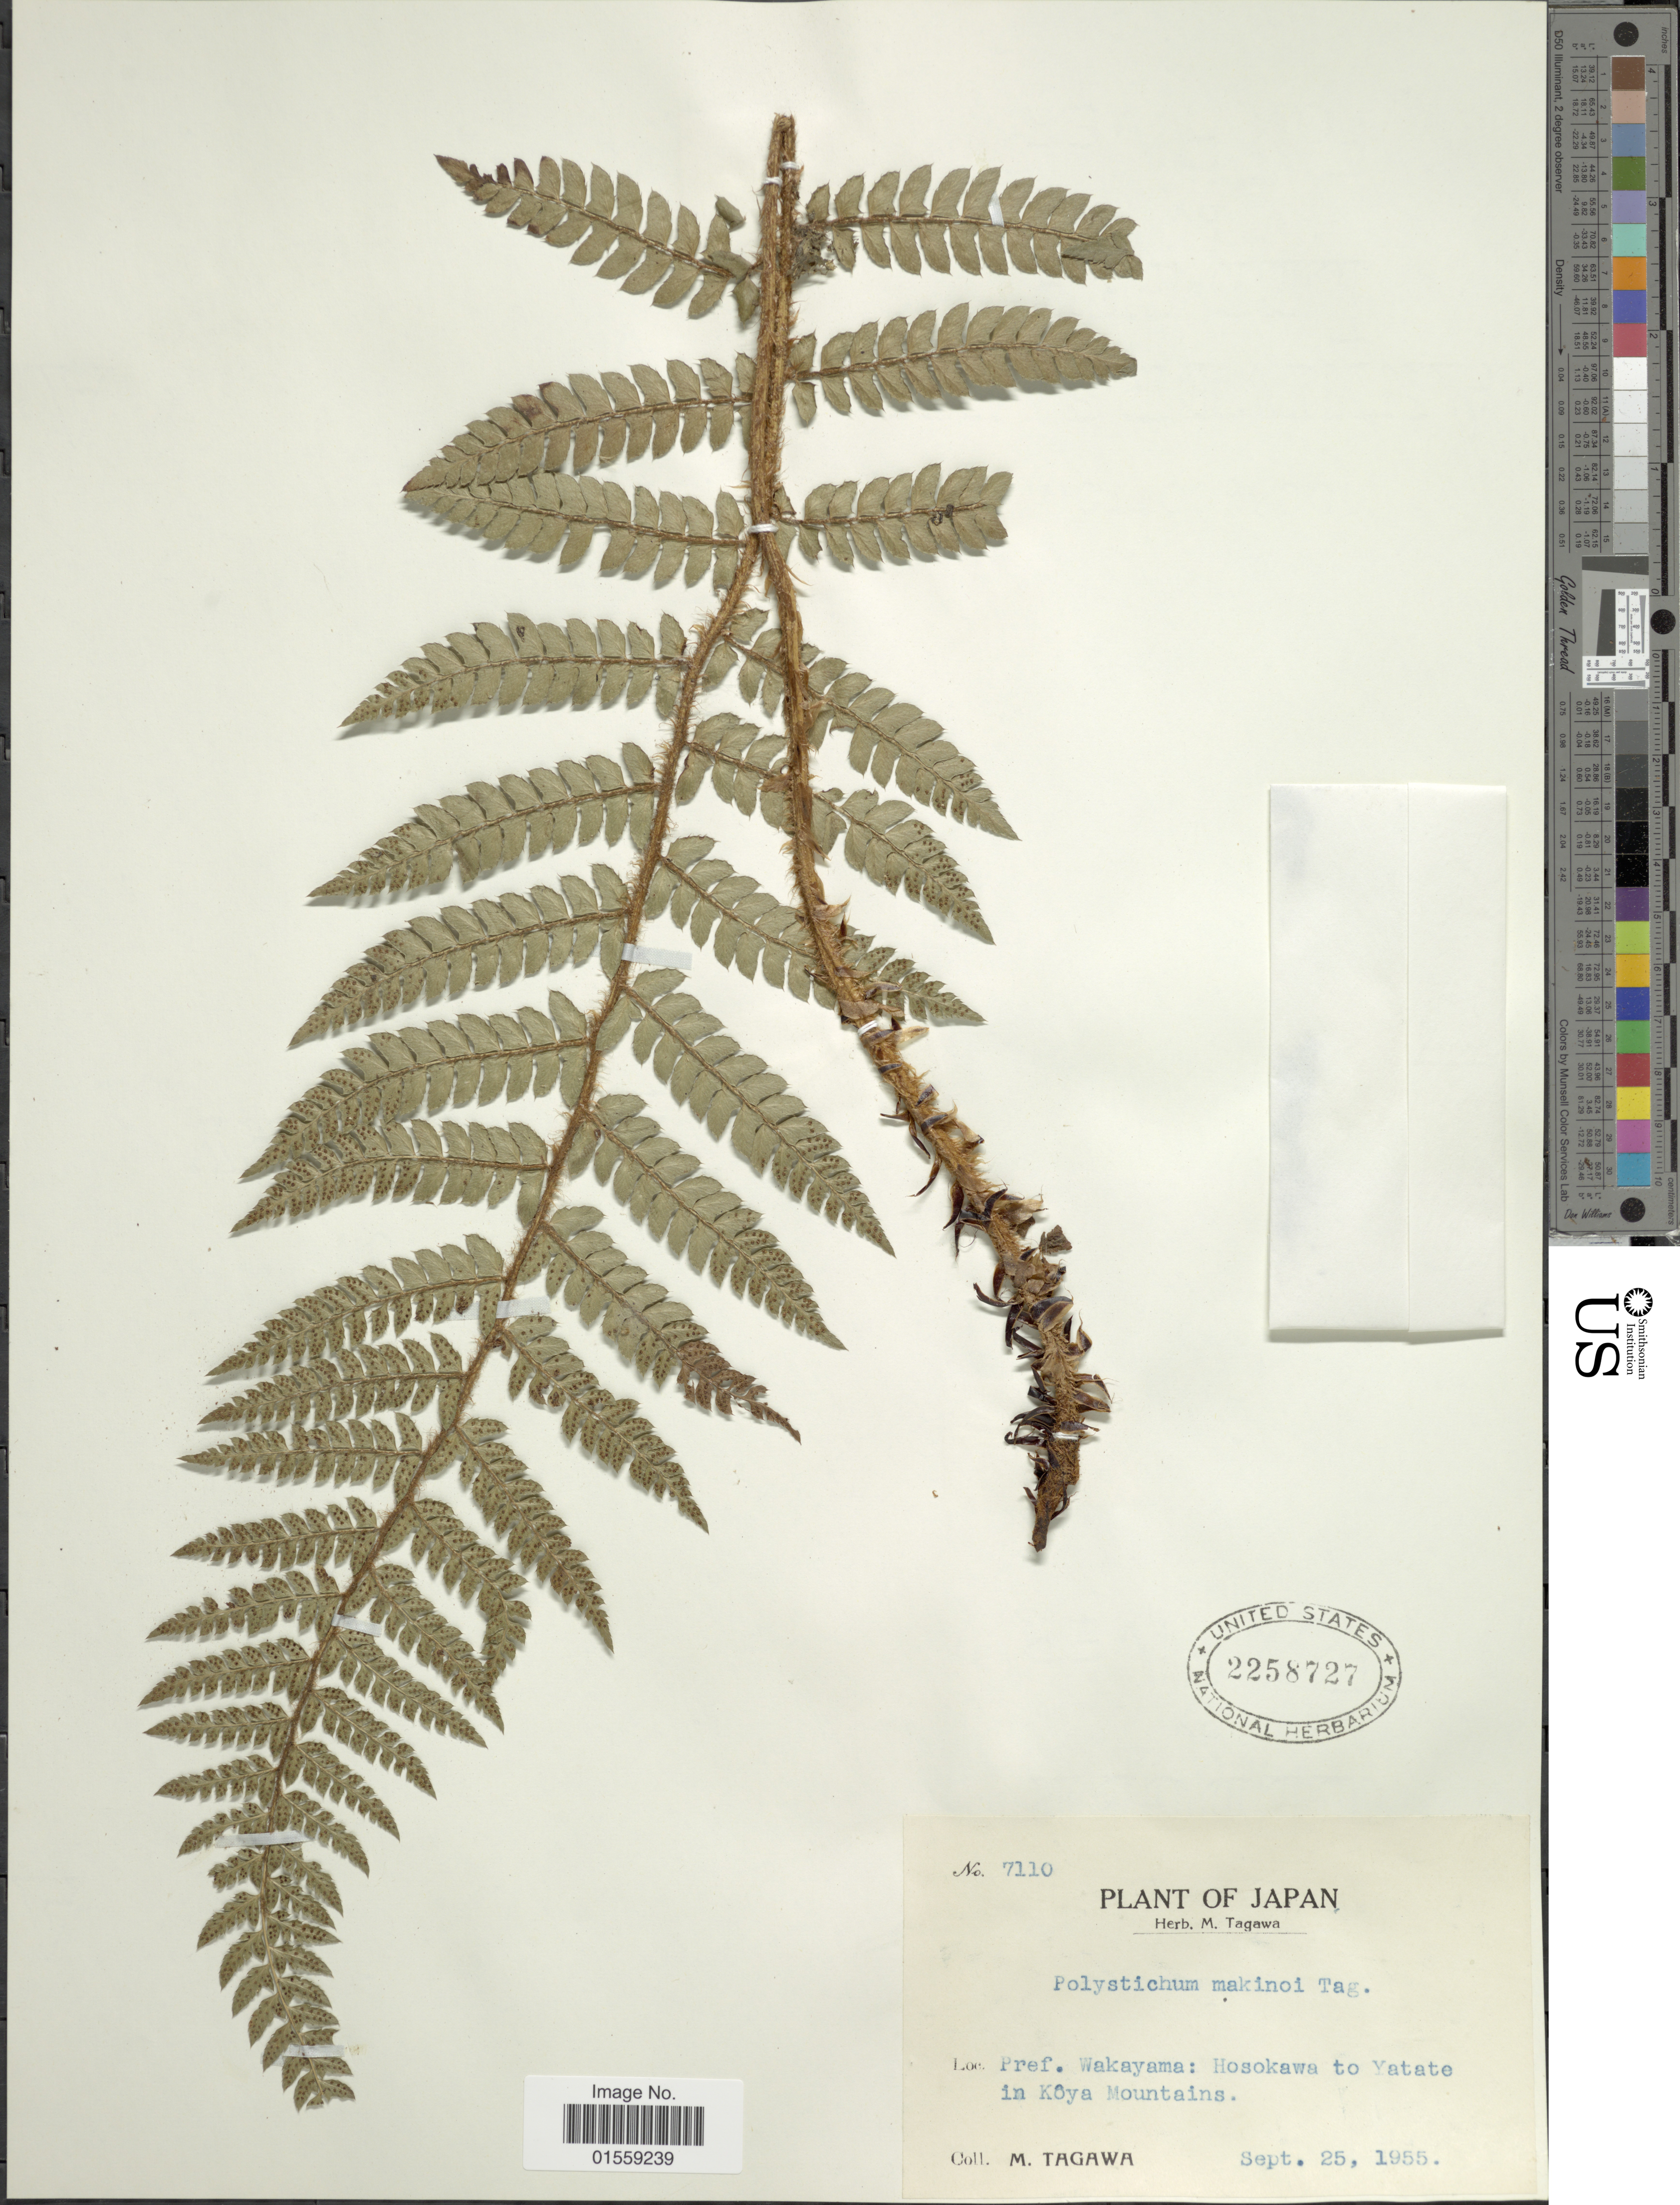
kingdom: Plantae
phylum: Tracheophyta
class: Polypodiopsida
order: Polypodiales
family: Dryopteridaceae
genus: Polystichum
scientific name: Polystichum makinoi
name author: (Tagawa) Tagawa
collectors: M. Tagawa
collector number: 7110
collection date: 1955-09-25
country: Japan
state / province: Wakayama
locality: Hosokawa to Yatate in Kayo Mountains.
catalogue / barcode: US 2258727